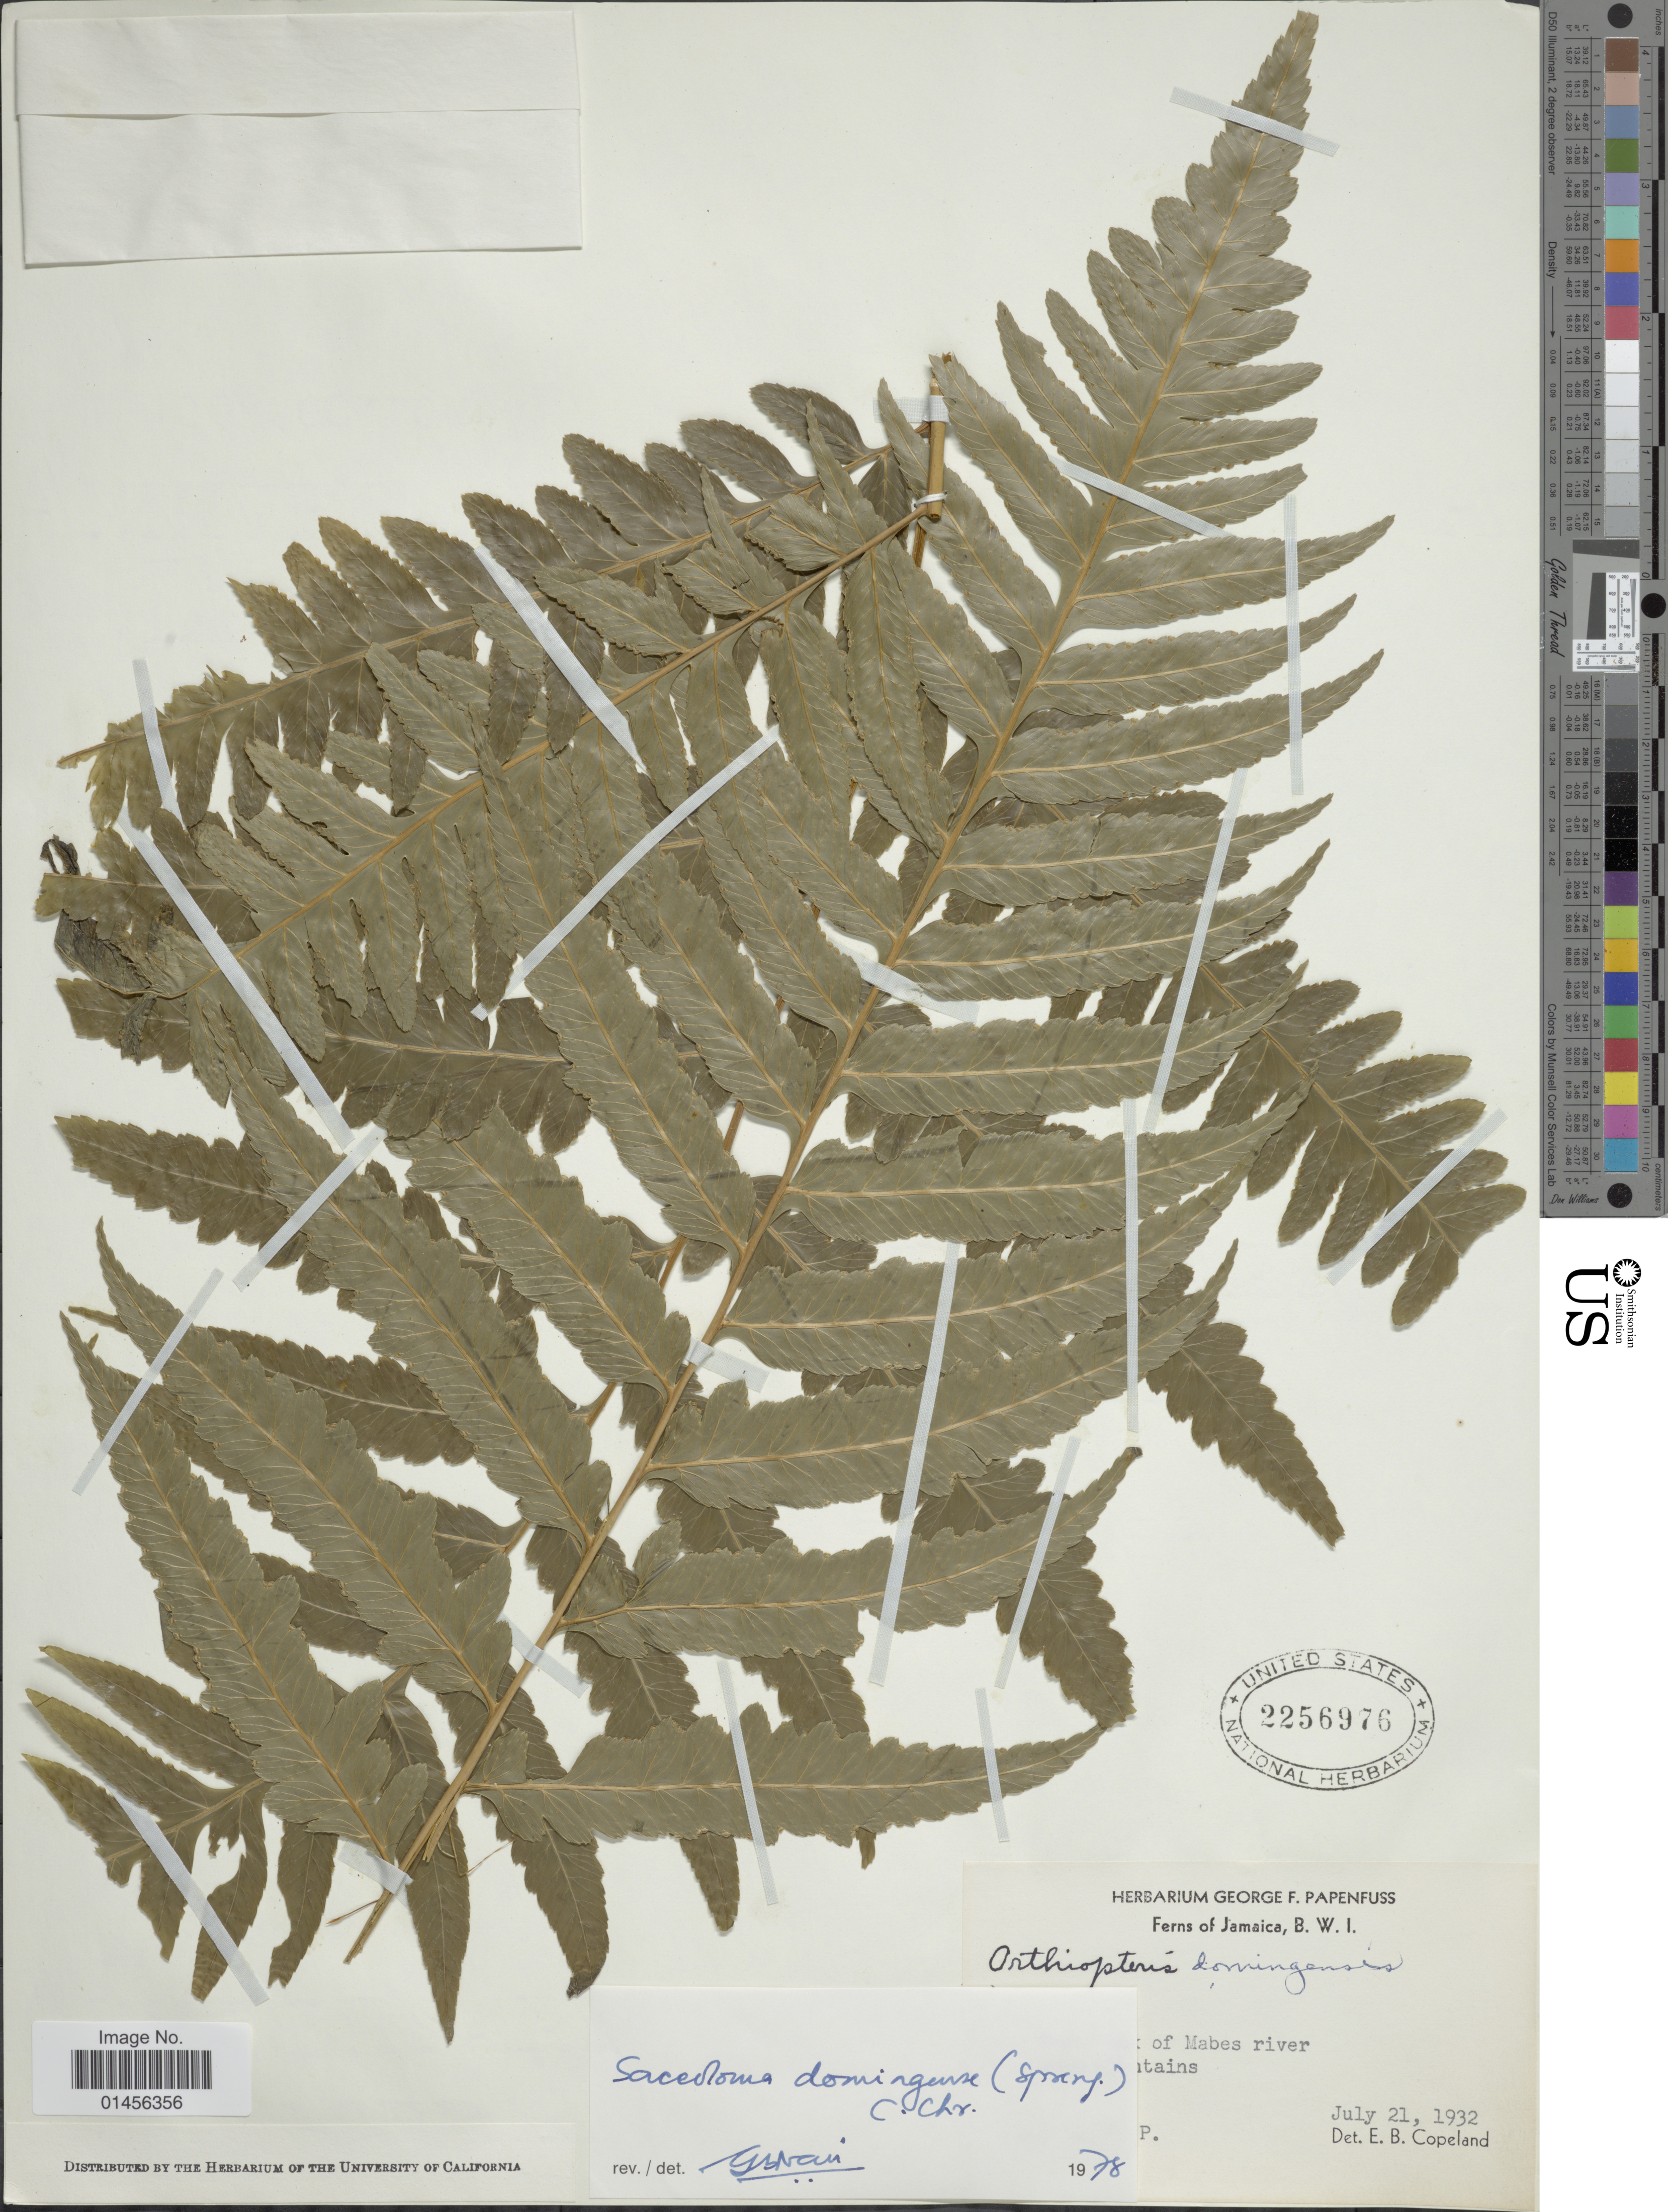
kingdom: Plantae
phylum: Tracheophyta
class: Polypodiopsida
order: Polypodiales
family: Saccolomataceae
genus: Saccoloma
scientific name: Saccoloma domingense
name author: (Spreng.) C. Chr.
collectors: G. Papenfuss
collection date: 1932-07-21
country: Jamaica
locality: B.W.I. [illegible text] of Mabes river, [illegible text]tains.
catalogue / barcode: US 2256976